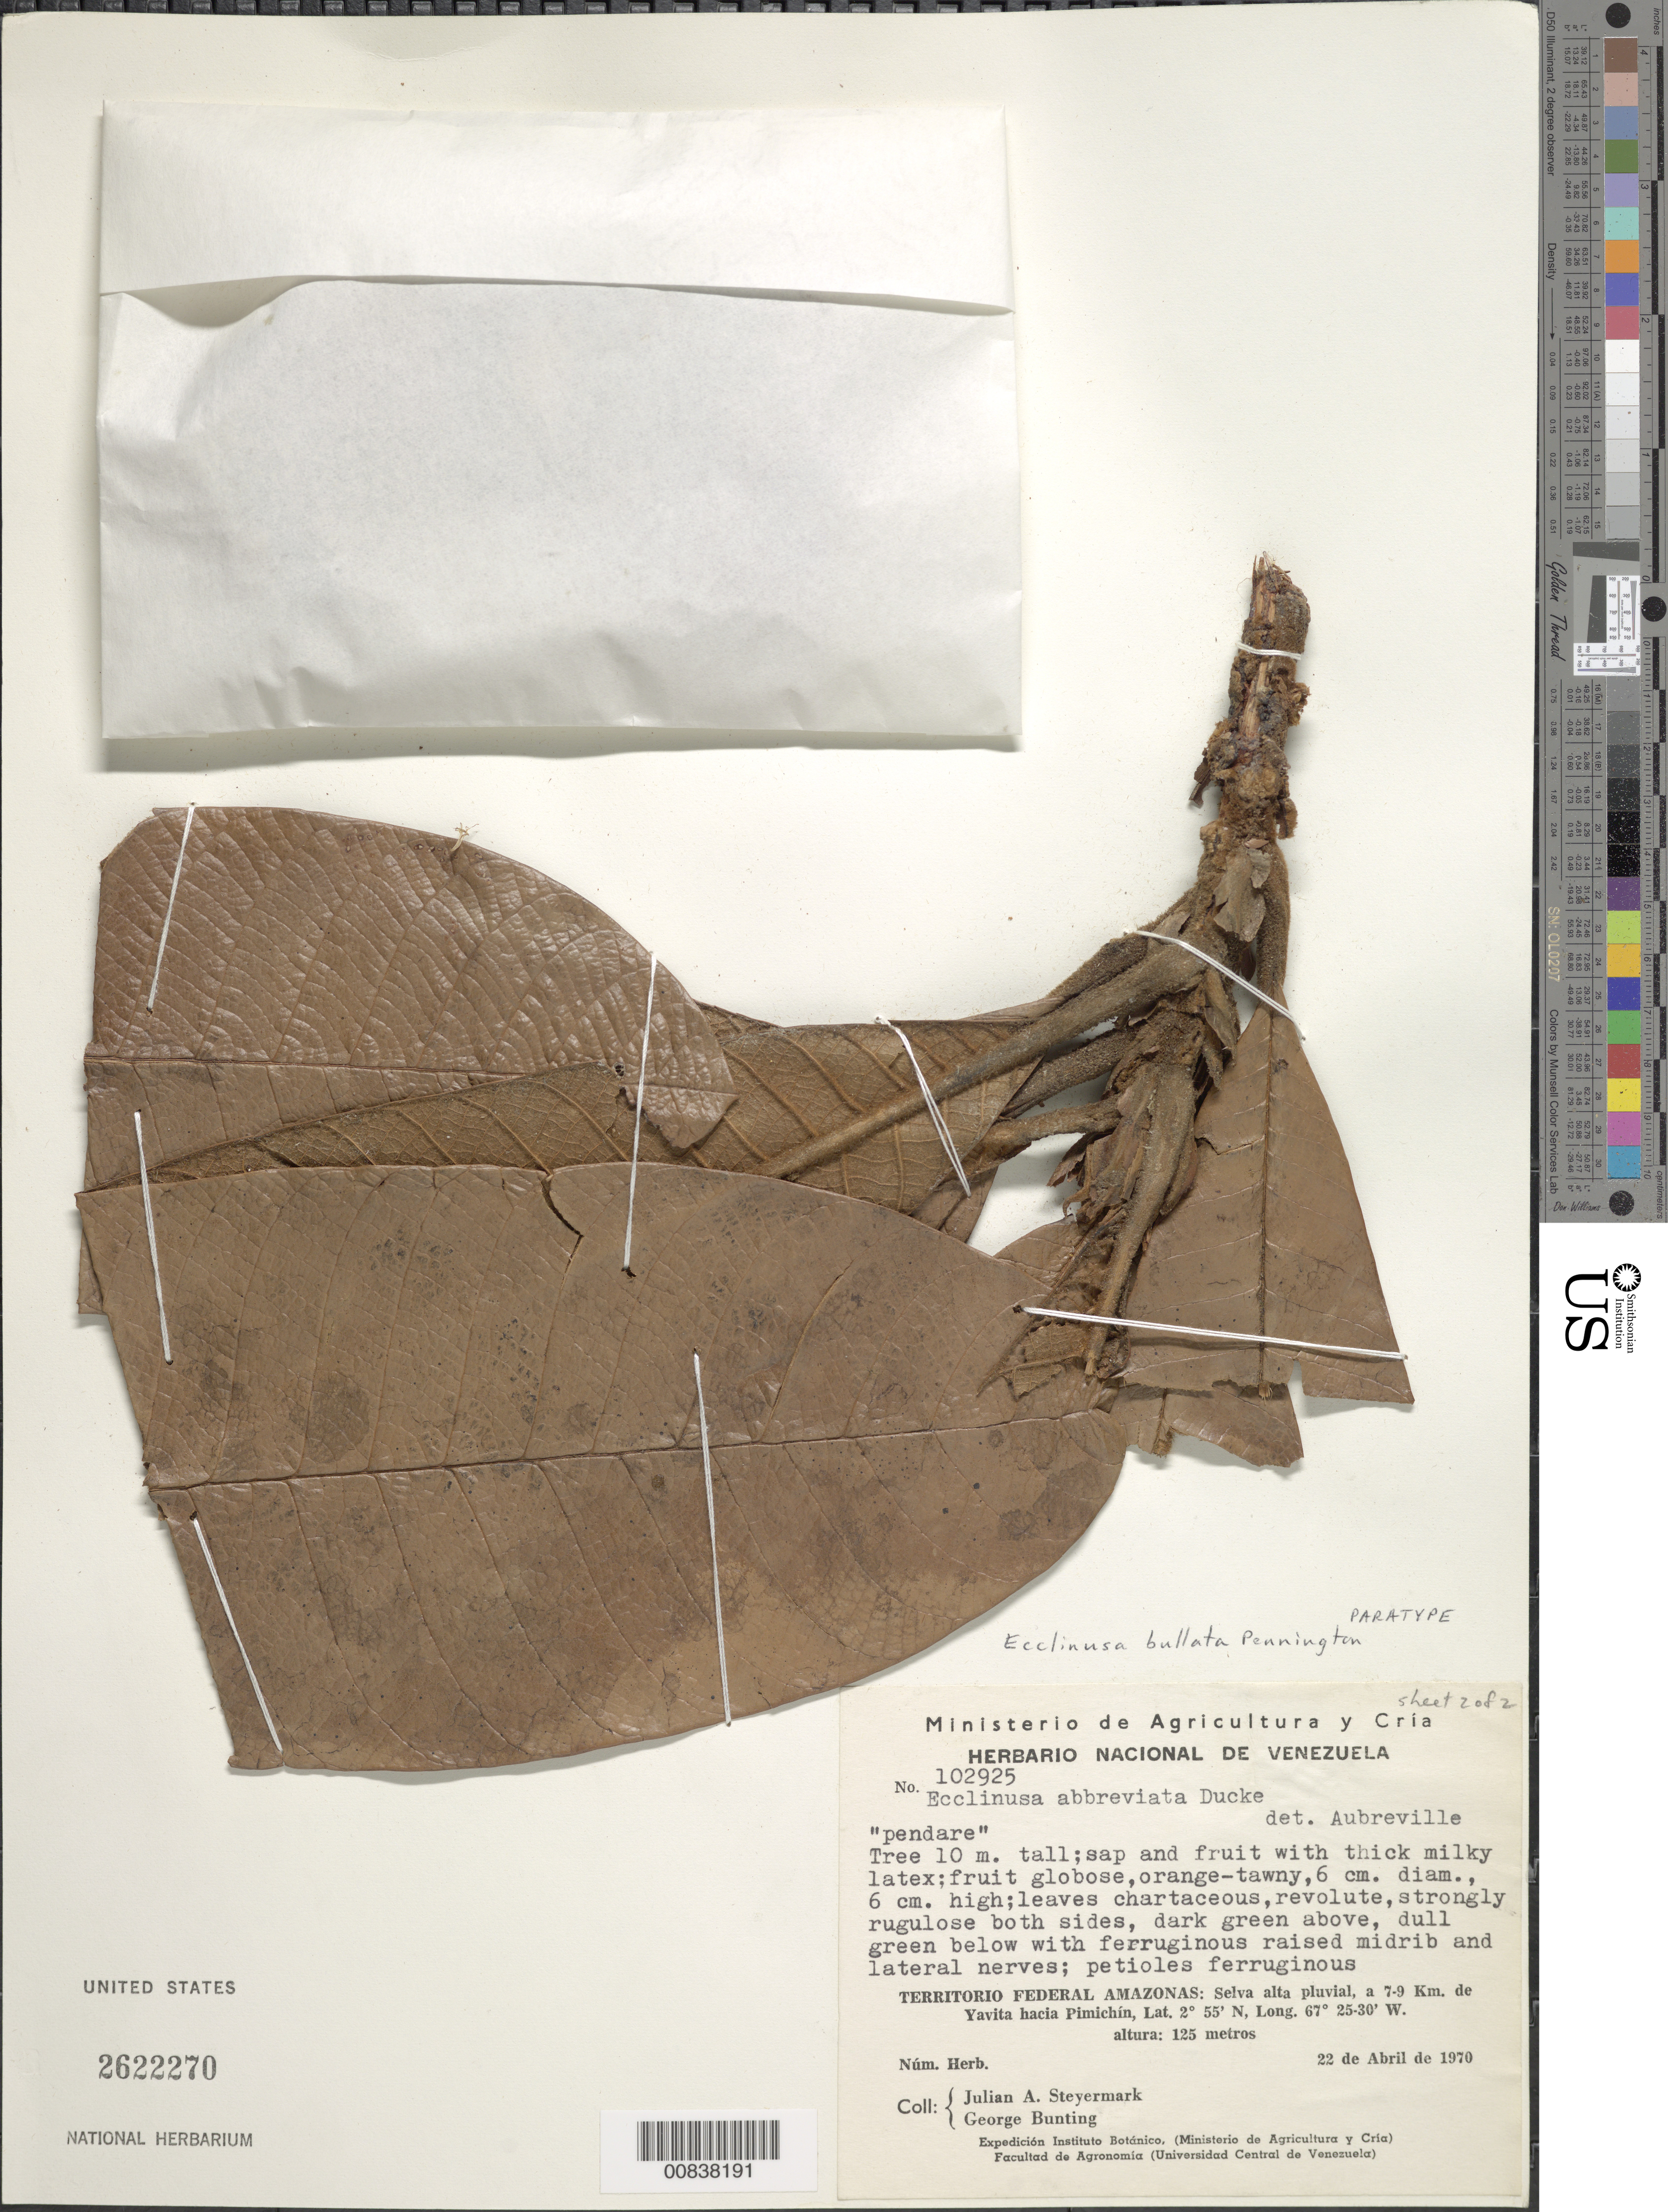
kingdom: Plantae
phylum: Tracheophyta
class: Magnoliopsida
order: Ericales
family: Sapotaceae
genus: Ecclinusa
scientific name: Ecclinusa bullata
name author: T.D. Penn.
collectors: J. Steyermark & G. S. Bunting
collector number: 102925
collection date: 1970-04-22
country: Venezuela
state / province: Amazonas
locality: Territorio Federal Amazonas: Selva alta pluvial, a 7-9 Km. de Yavita hacia Pimichín.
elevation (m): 125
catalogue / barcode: US 2622270